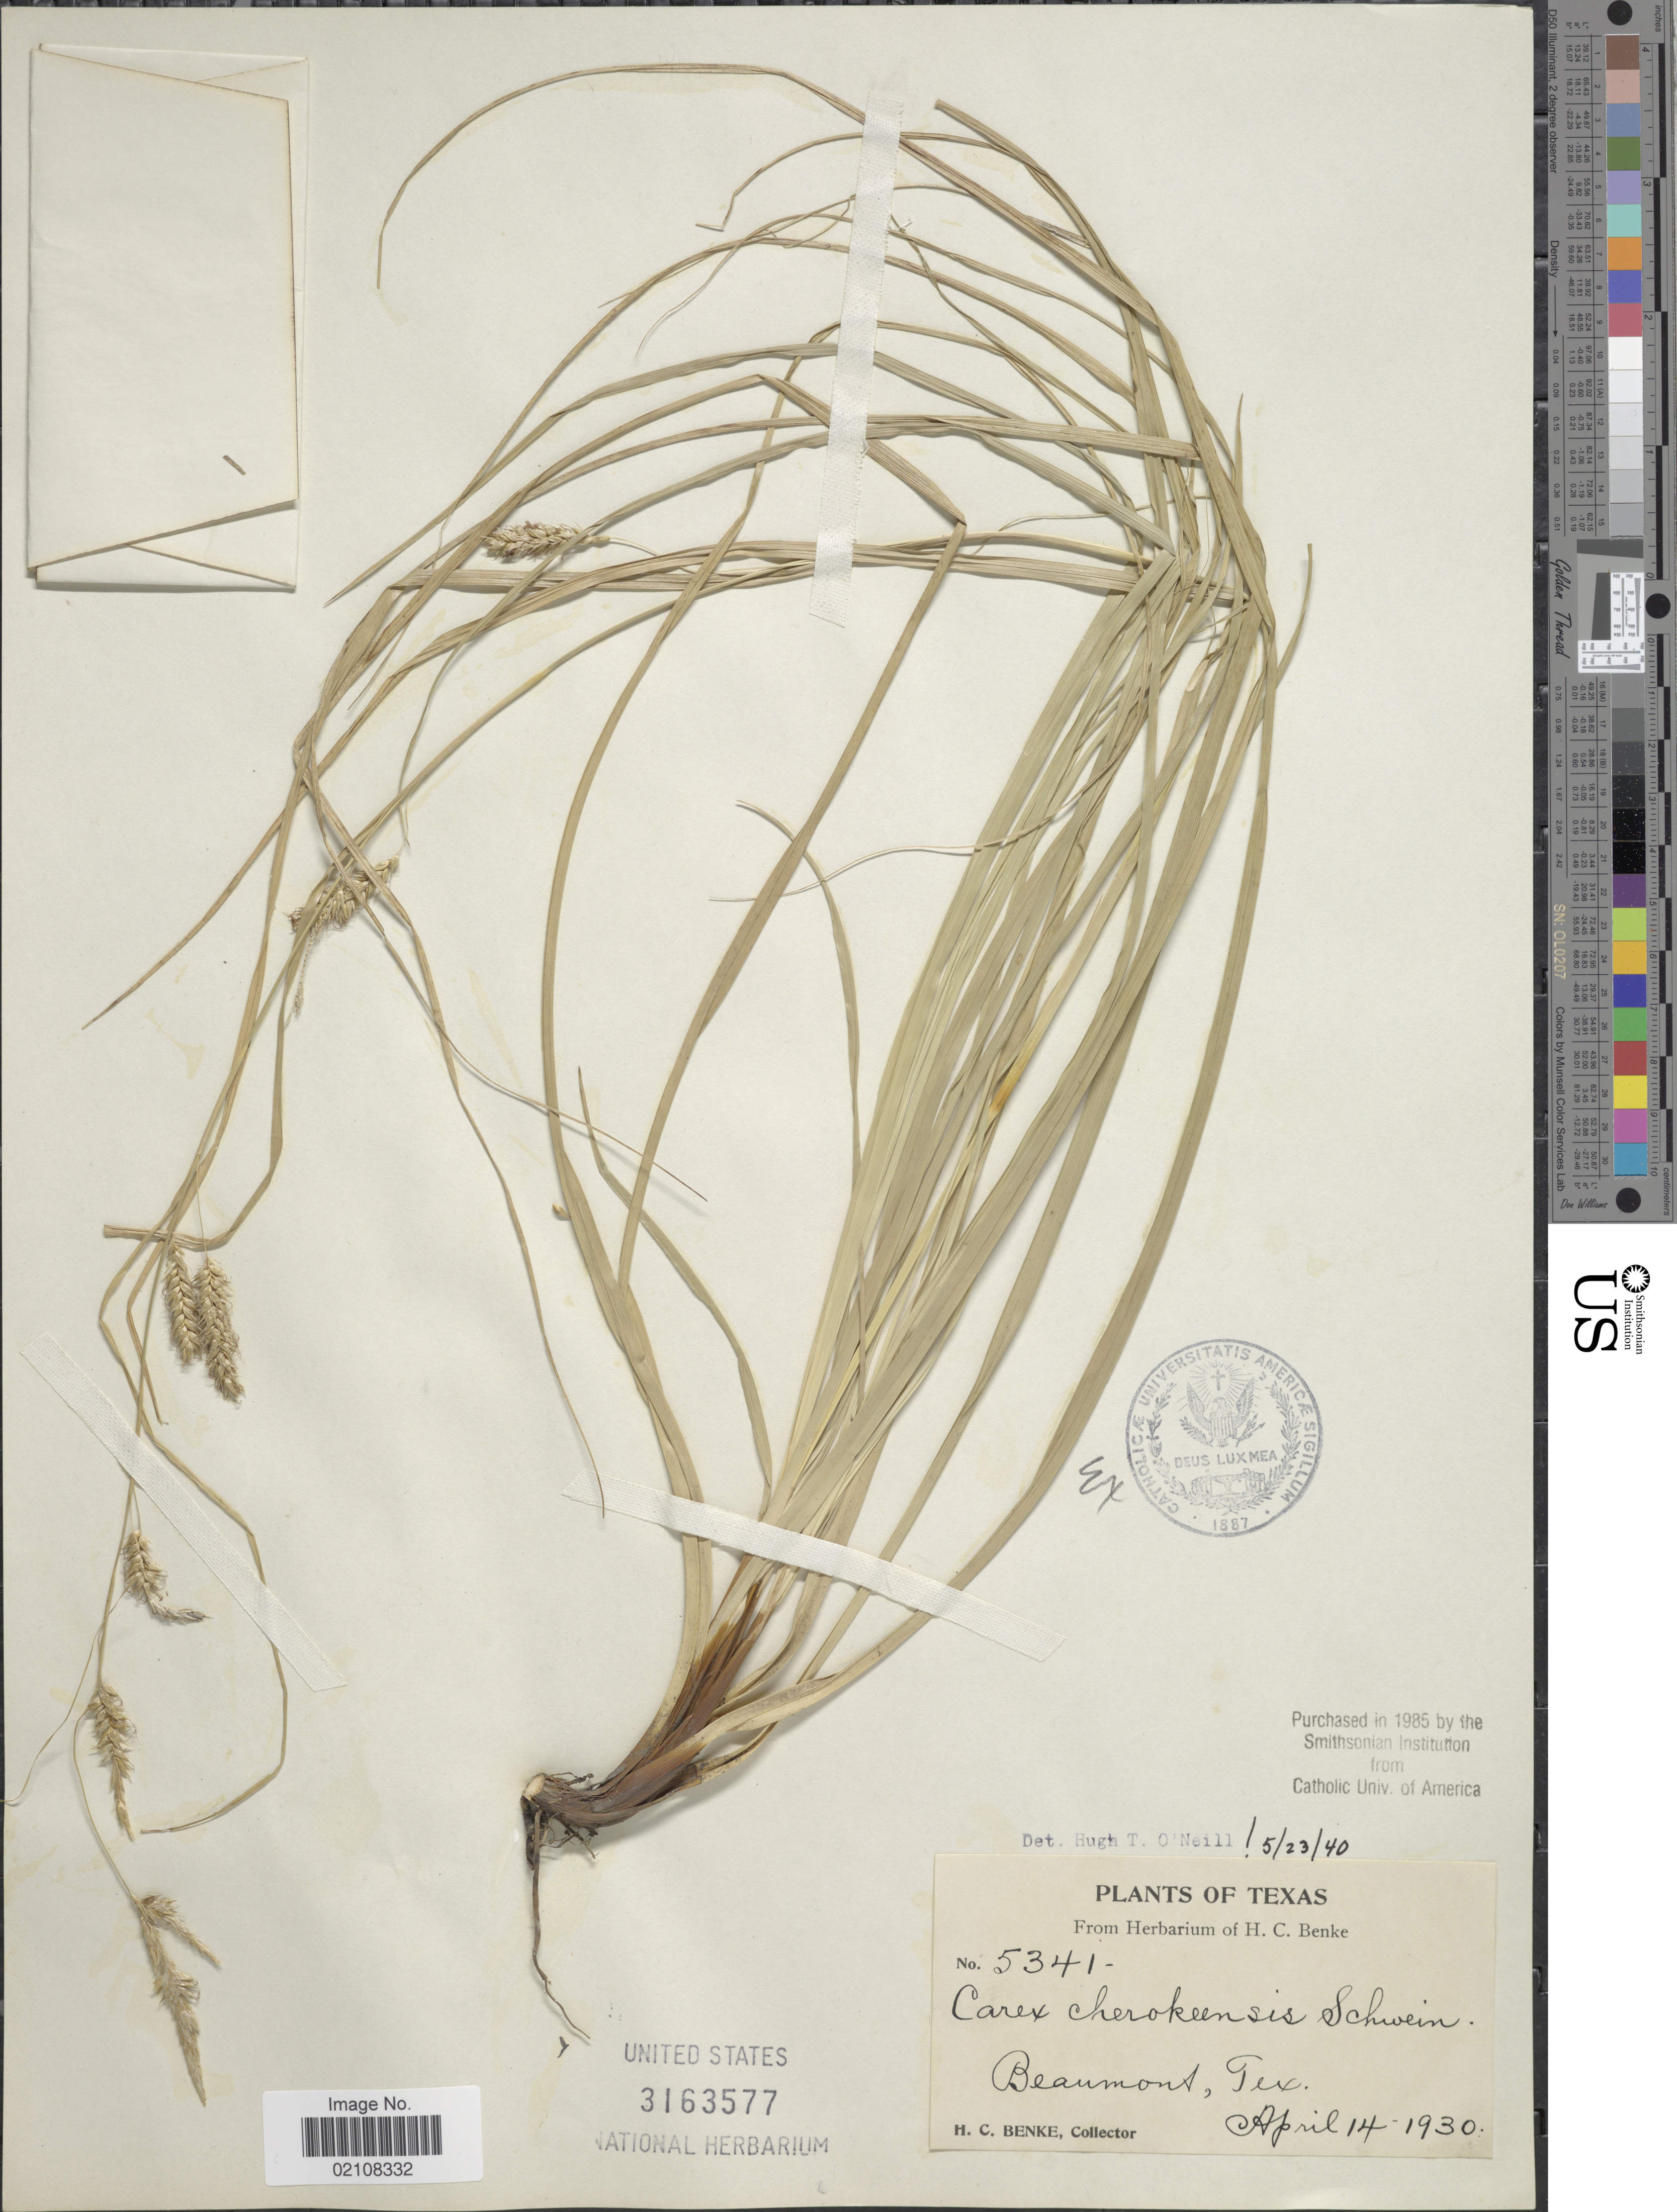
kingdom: Plantae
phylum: Tracheophyta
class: Liliopsida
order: Poales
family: Cyperaceae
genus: Carex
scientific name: Carex cherokeensis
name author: Schwein.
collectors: H. Benke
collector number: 5341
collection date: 1930-04-14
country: United States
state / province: Texas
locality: Beaumont, Tex.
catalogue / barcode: US 3163577